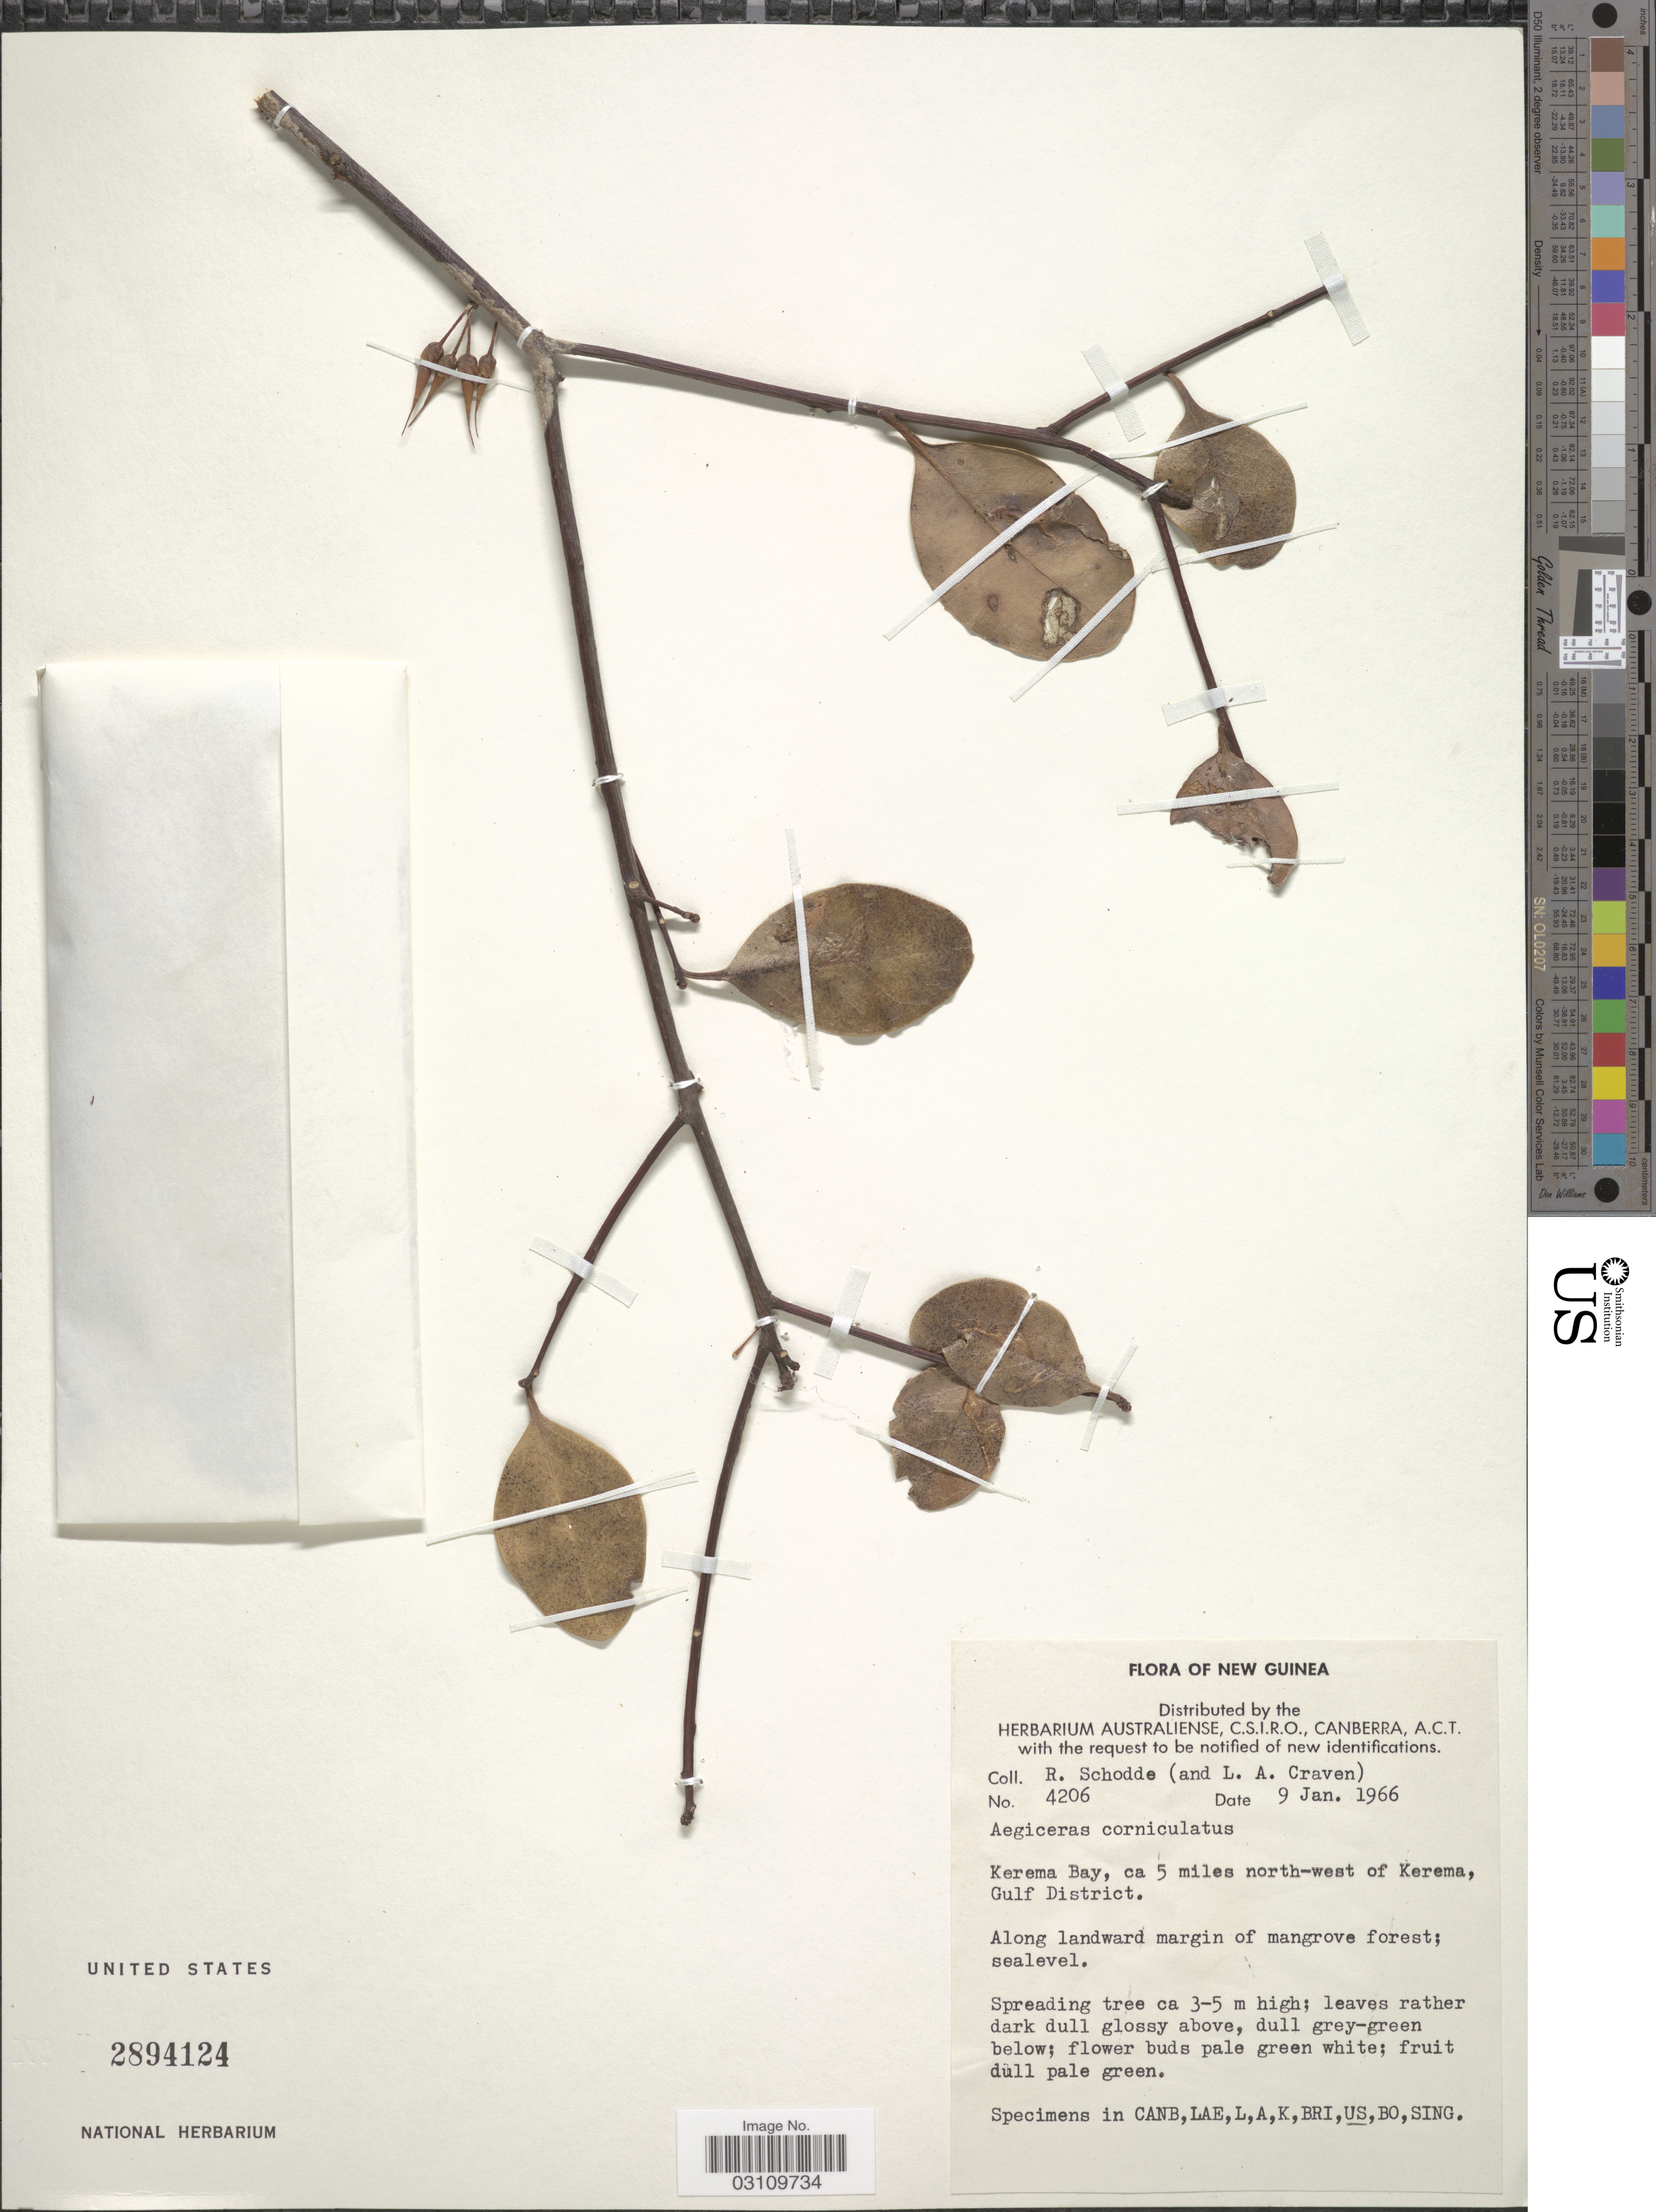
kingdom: Plantae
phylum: Tracheophyta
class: Magnoliopsida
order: Ericales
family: Primulaceae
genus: Aegiceras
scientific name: Aegiceras corniculatum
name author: (L.) Blanco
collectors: R. Schodde & L. A. Craven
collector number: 4206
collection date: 1966-01-09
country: Papua New Guinea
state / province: Gulf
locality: Kerema Bay, ca 5 miles north-west of Kerema, Gulf District.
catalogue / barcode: US 2894124